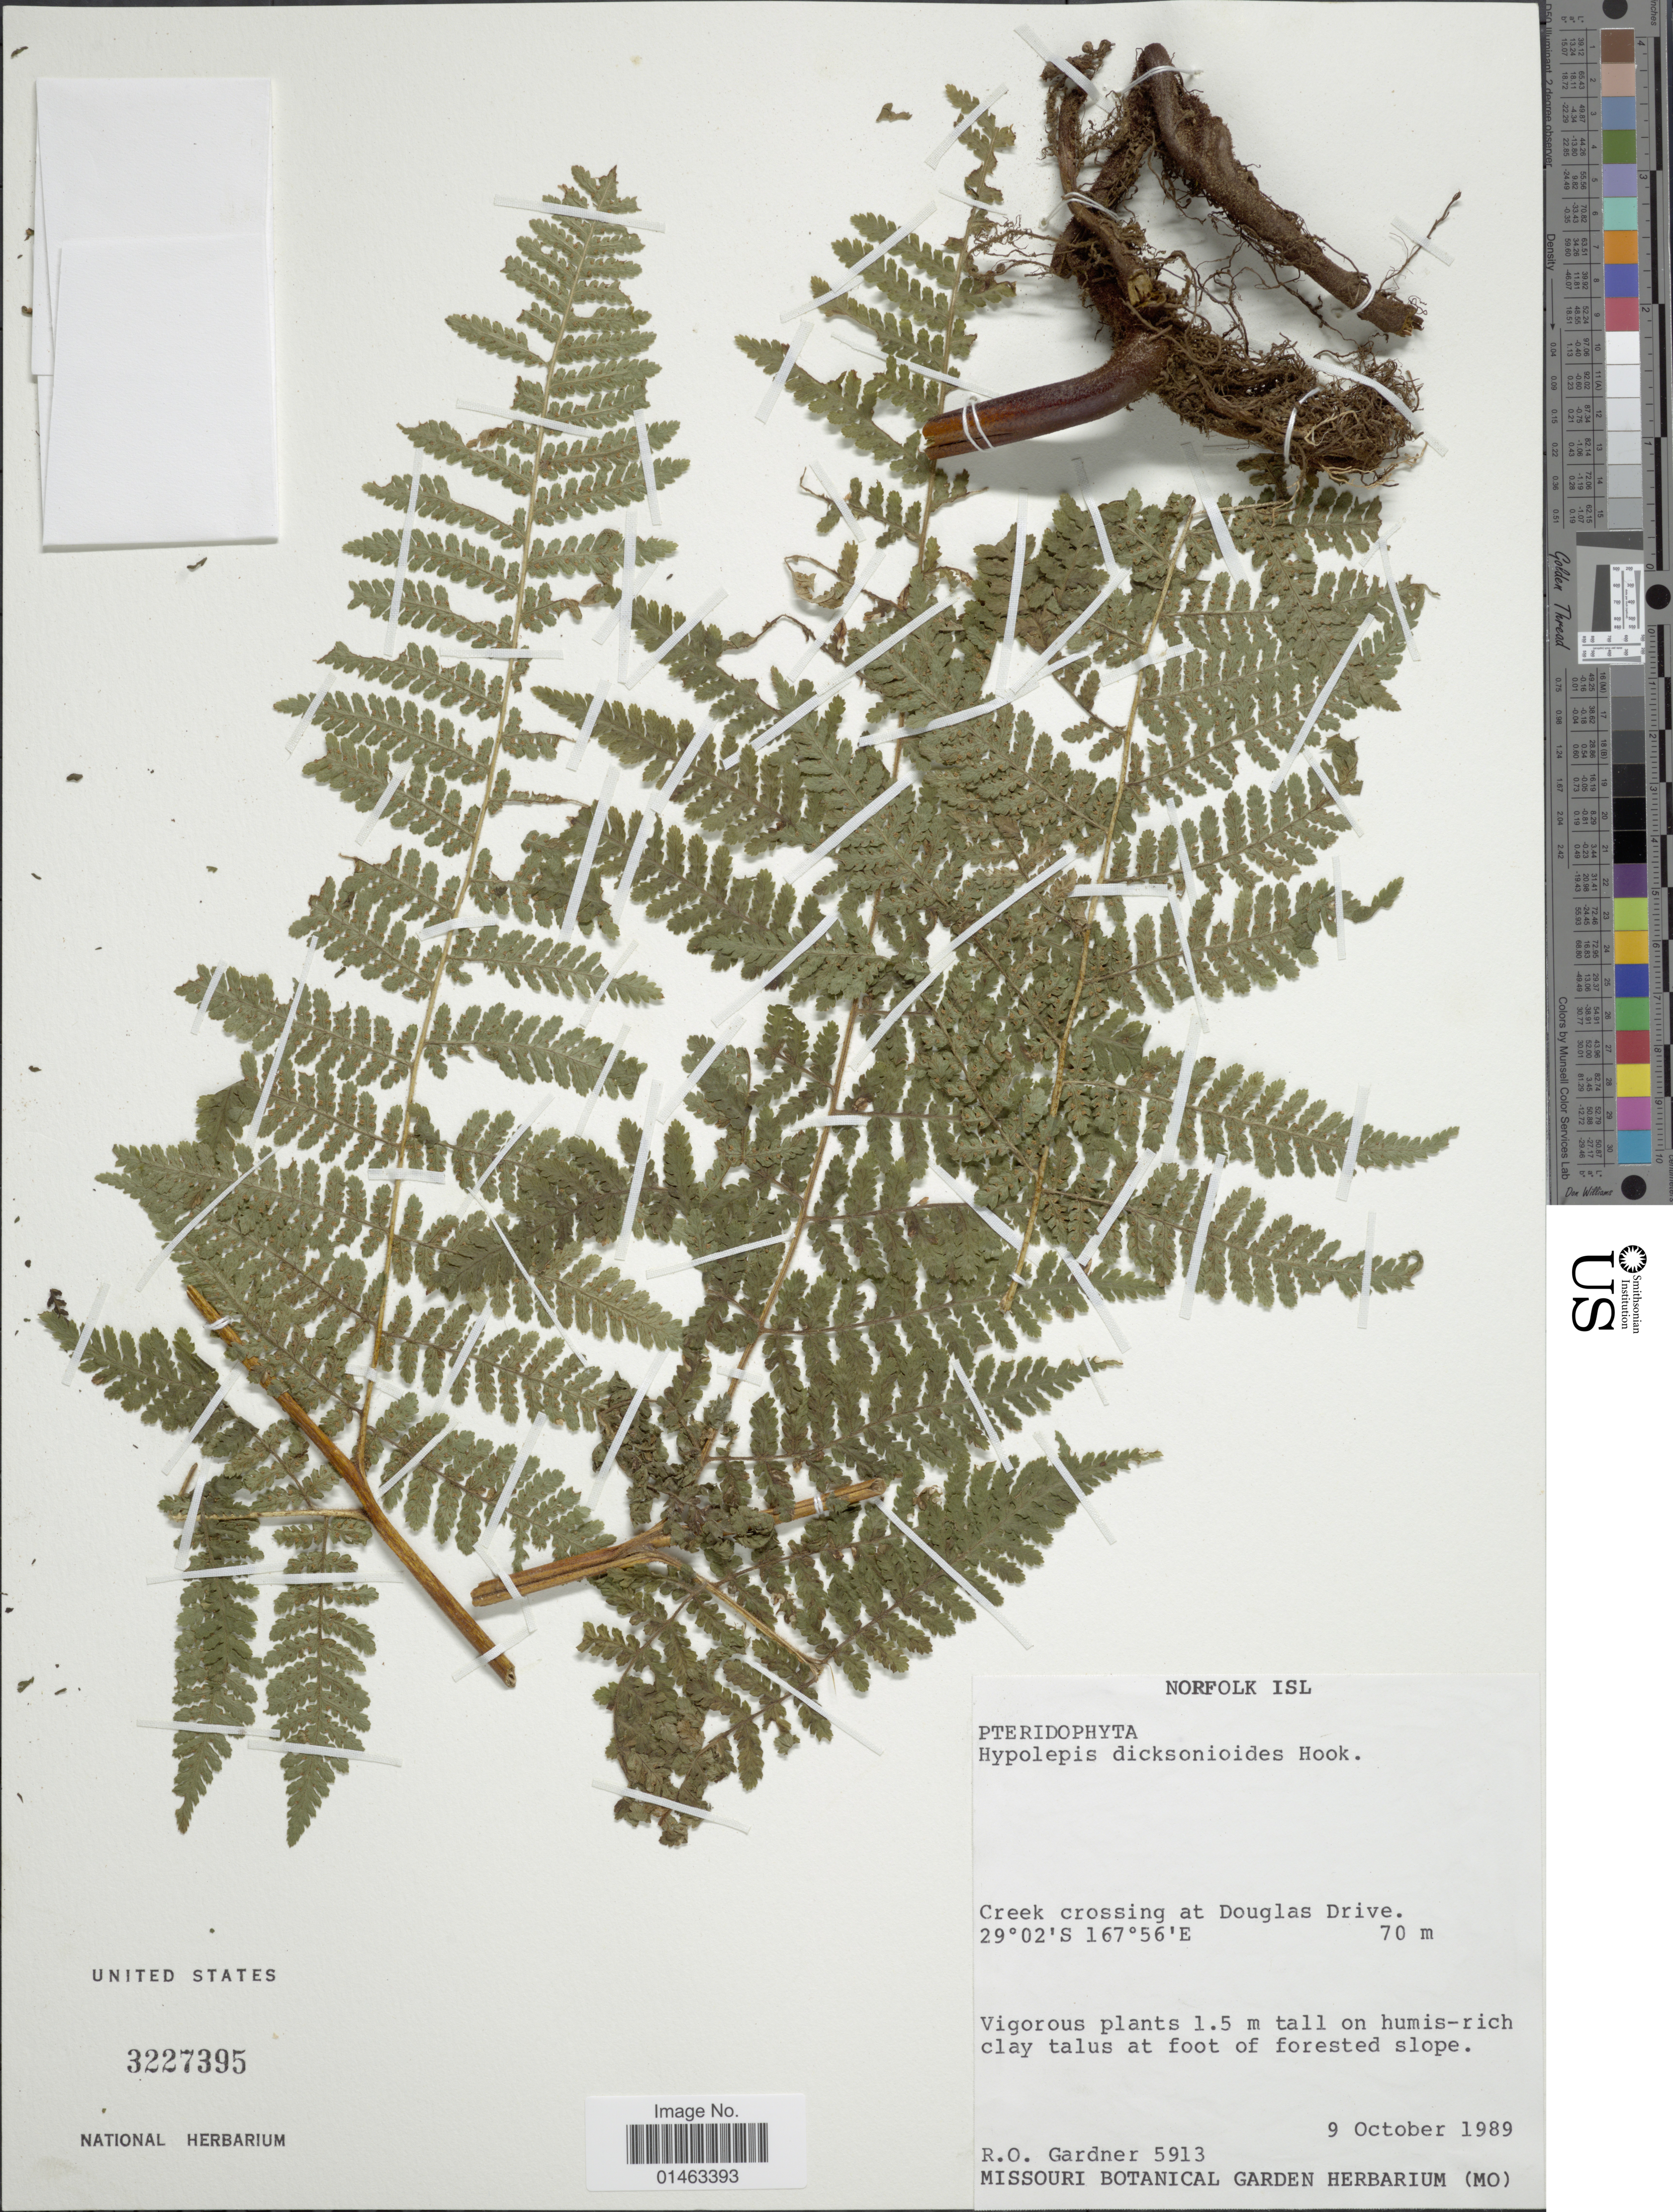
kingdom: Plantae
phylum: Tracheophyta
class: Polypodiopsida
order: Polypodiales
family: Dennstaedtiaceae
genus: Hypolepis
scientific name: Hypolepis dicksonioides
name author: (Endl.) Hook.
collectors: R. O. Gardner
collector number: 5913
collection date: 1989-10-09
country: Australia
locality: Norfolk Isl. Creek crossing at Douglas Drive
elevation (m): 70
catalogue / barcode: US 3227395